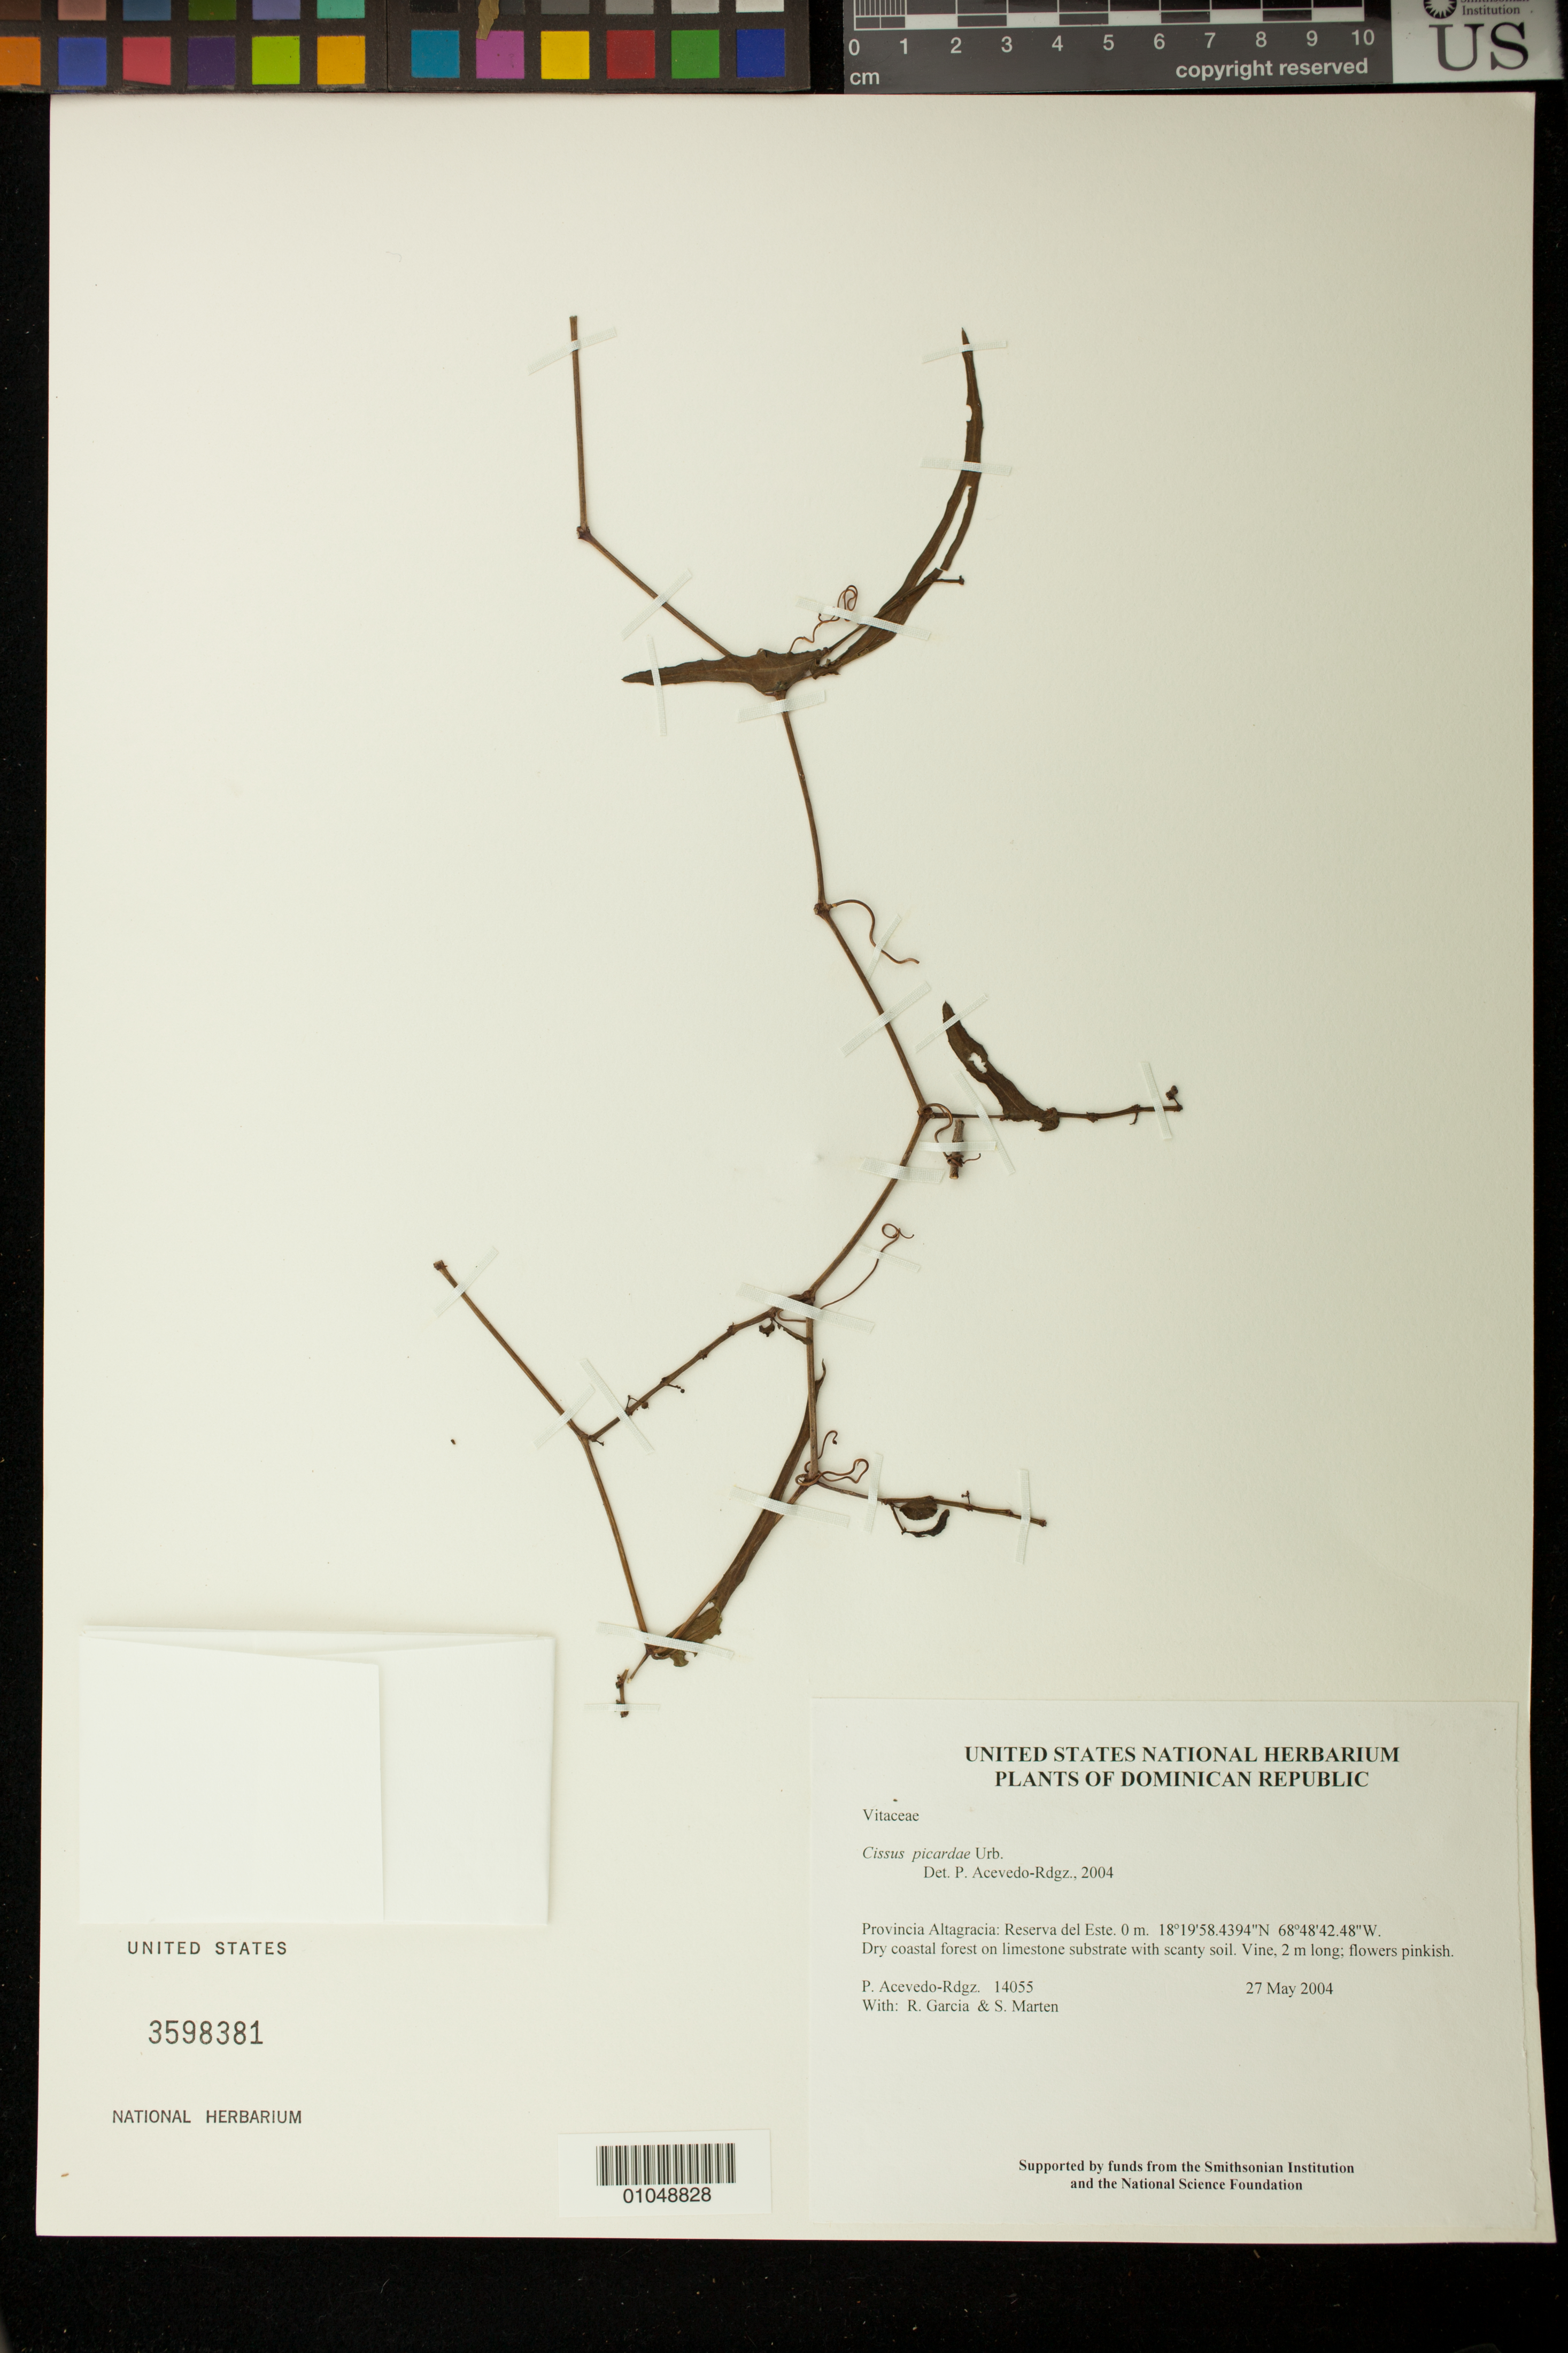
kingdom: Plantae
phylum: Tracheophyta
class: Magnoliopsida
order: Vitales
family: Vitaceae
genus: Cissus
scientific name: Cissus picardae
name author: Urb.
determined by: Acevedo-Rodríguez, P., (BOT), Smithsonian Institution - National Museum of Natural History (UNITED STATES)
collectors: P. Acevedo-Rodr., R. G. García & S. Marten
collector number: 14055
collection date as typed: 27 May 2004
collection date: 2004-05-27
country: Dominican Republic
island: Hispaniola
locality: Provincia Altagracia: Reserva del Este.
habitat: Dry coastal forest on limestone substrate with scanty soil.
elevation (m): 0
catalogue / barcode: US 3598381